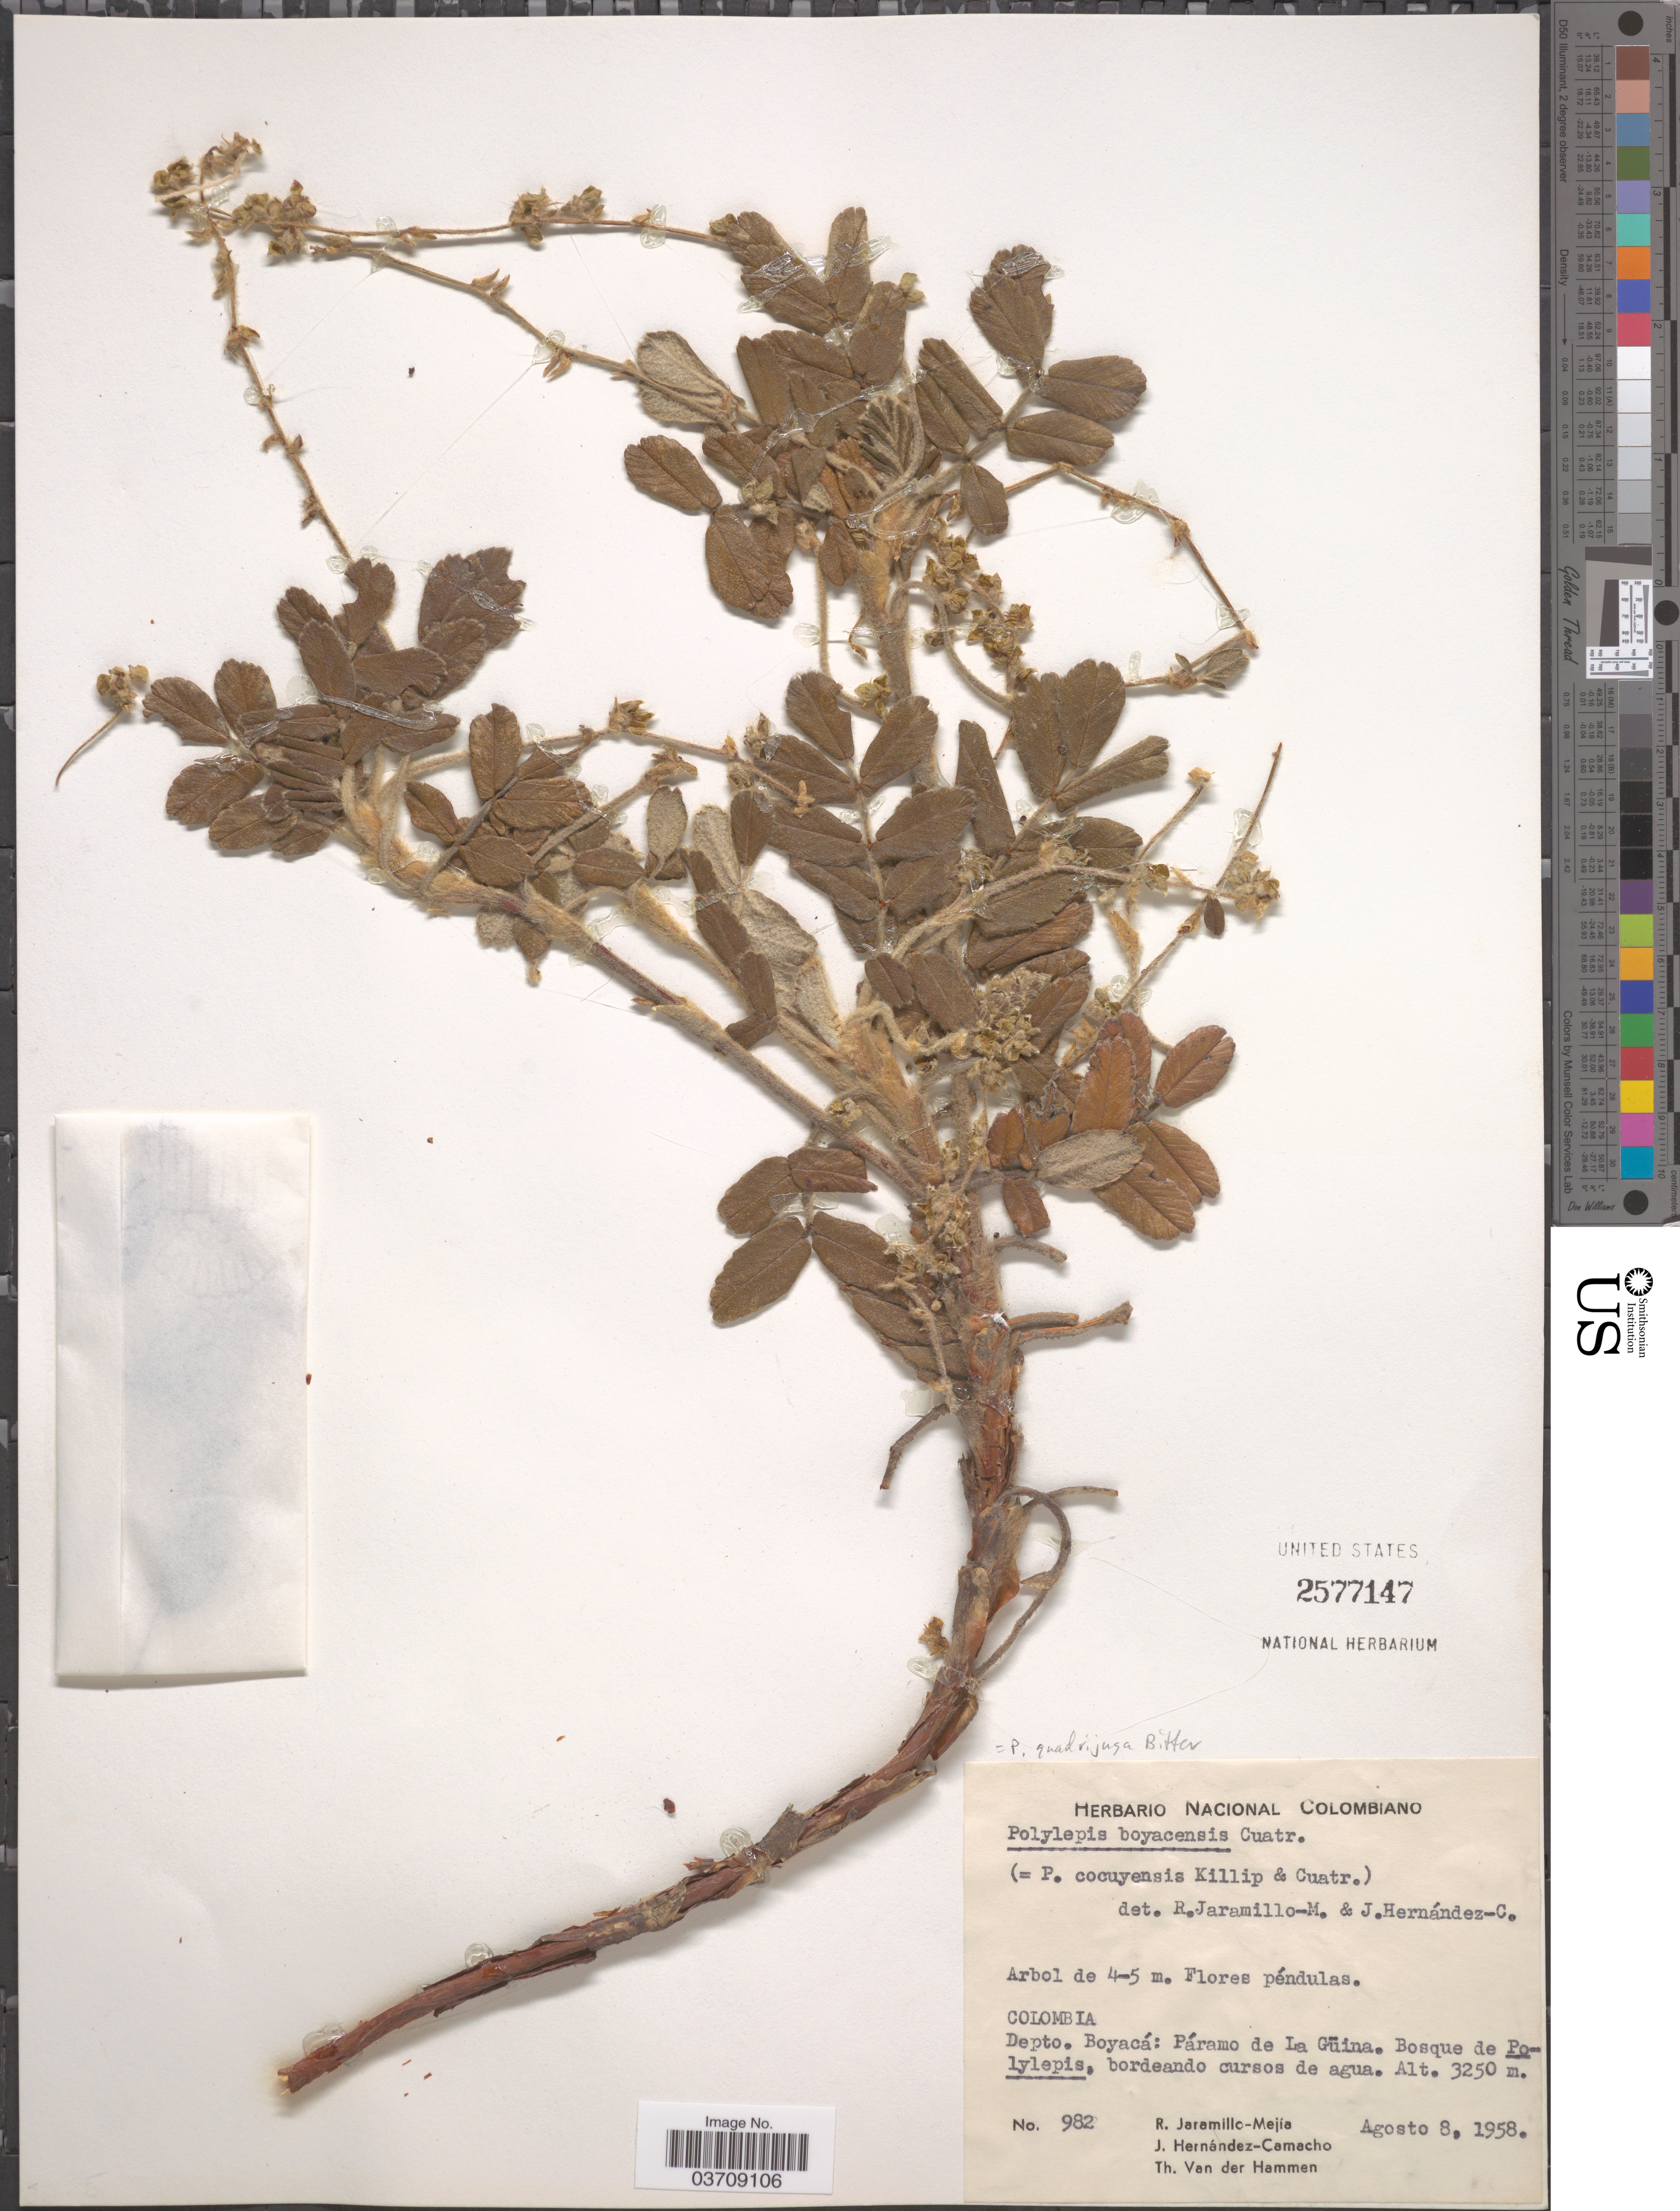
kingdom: Plantae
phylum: Tracheophyta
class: Magnoliopsida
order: Rosales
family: Rosaceae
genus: Polylepis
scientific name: Polylepis quadrijuga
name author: Bitter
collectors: R. Jaramillo M., J. Hernández-Camacho & T. Van der Hammen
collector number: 982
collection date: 1958-08-08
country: Colombia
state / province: Boyacá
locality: Depto. Boyacá: Páramo de La Güina.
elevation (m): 3250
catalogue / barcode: US 2577147